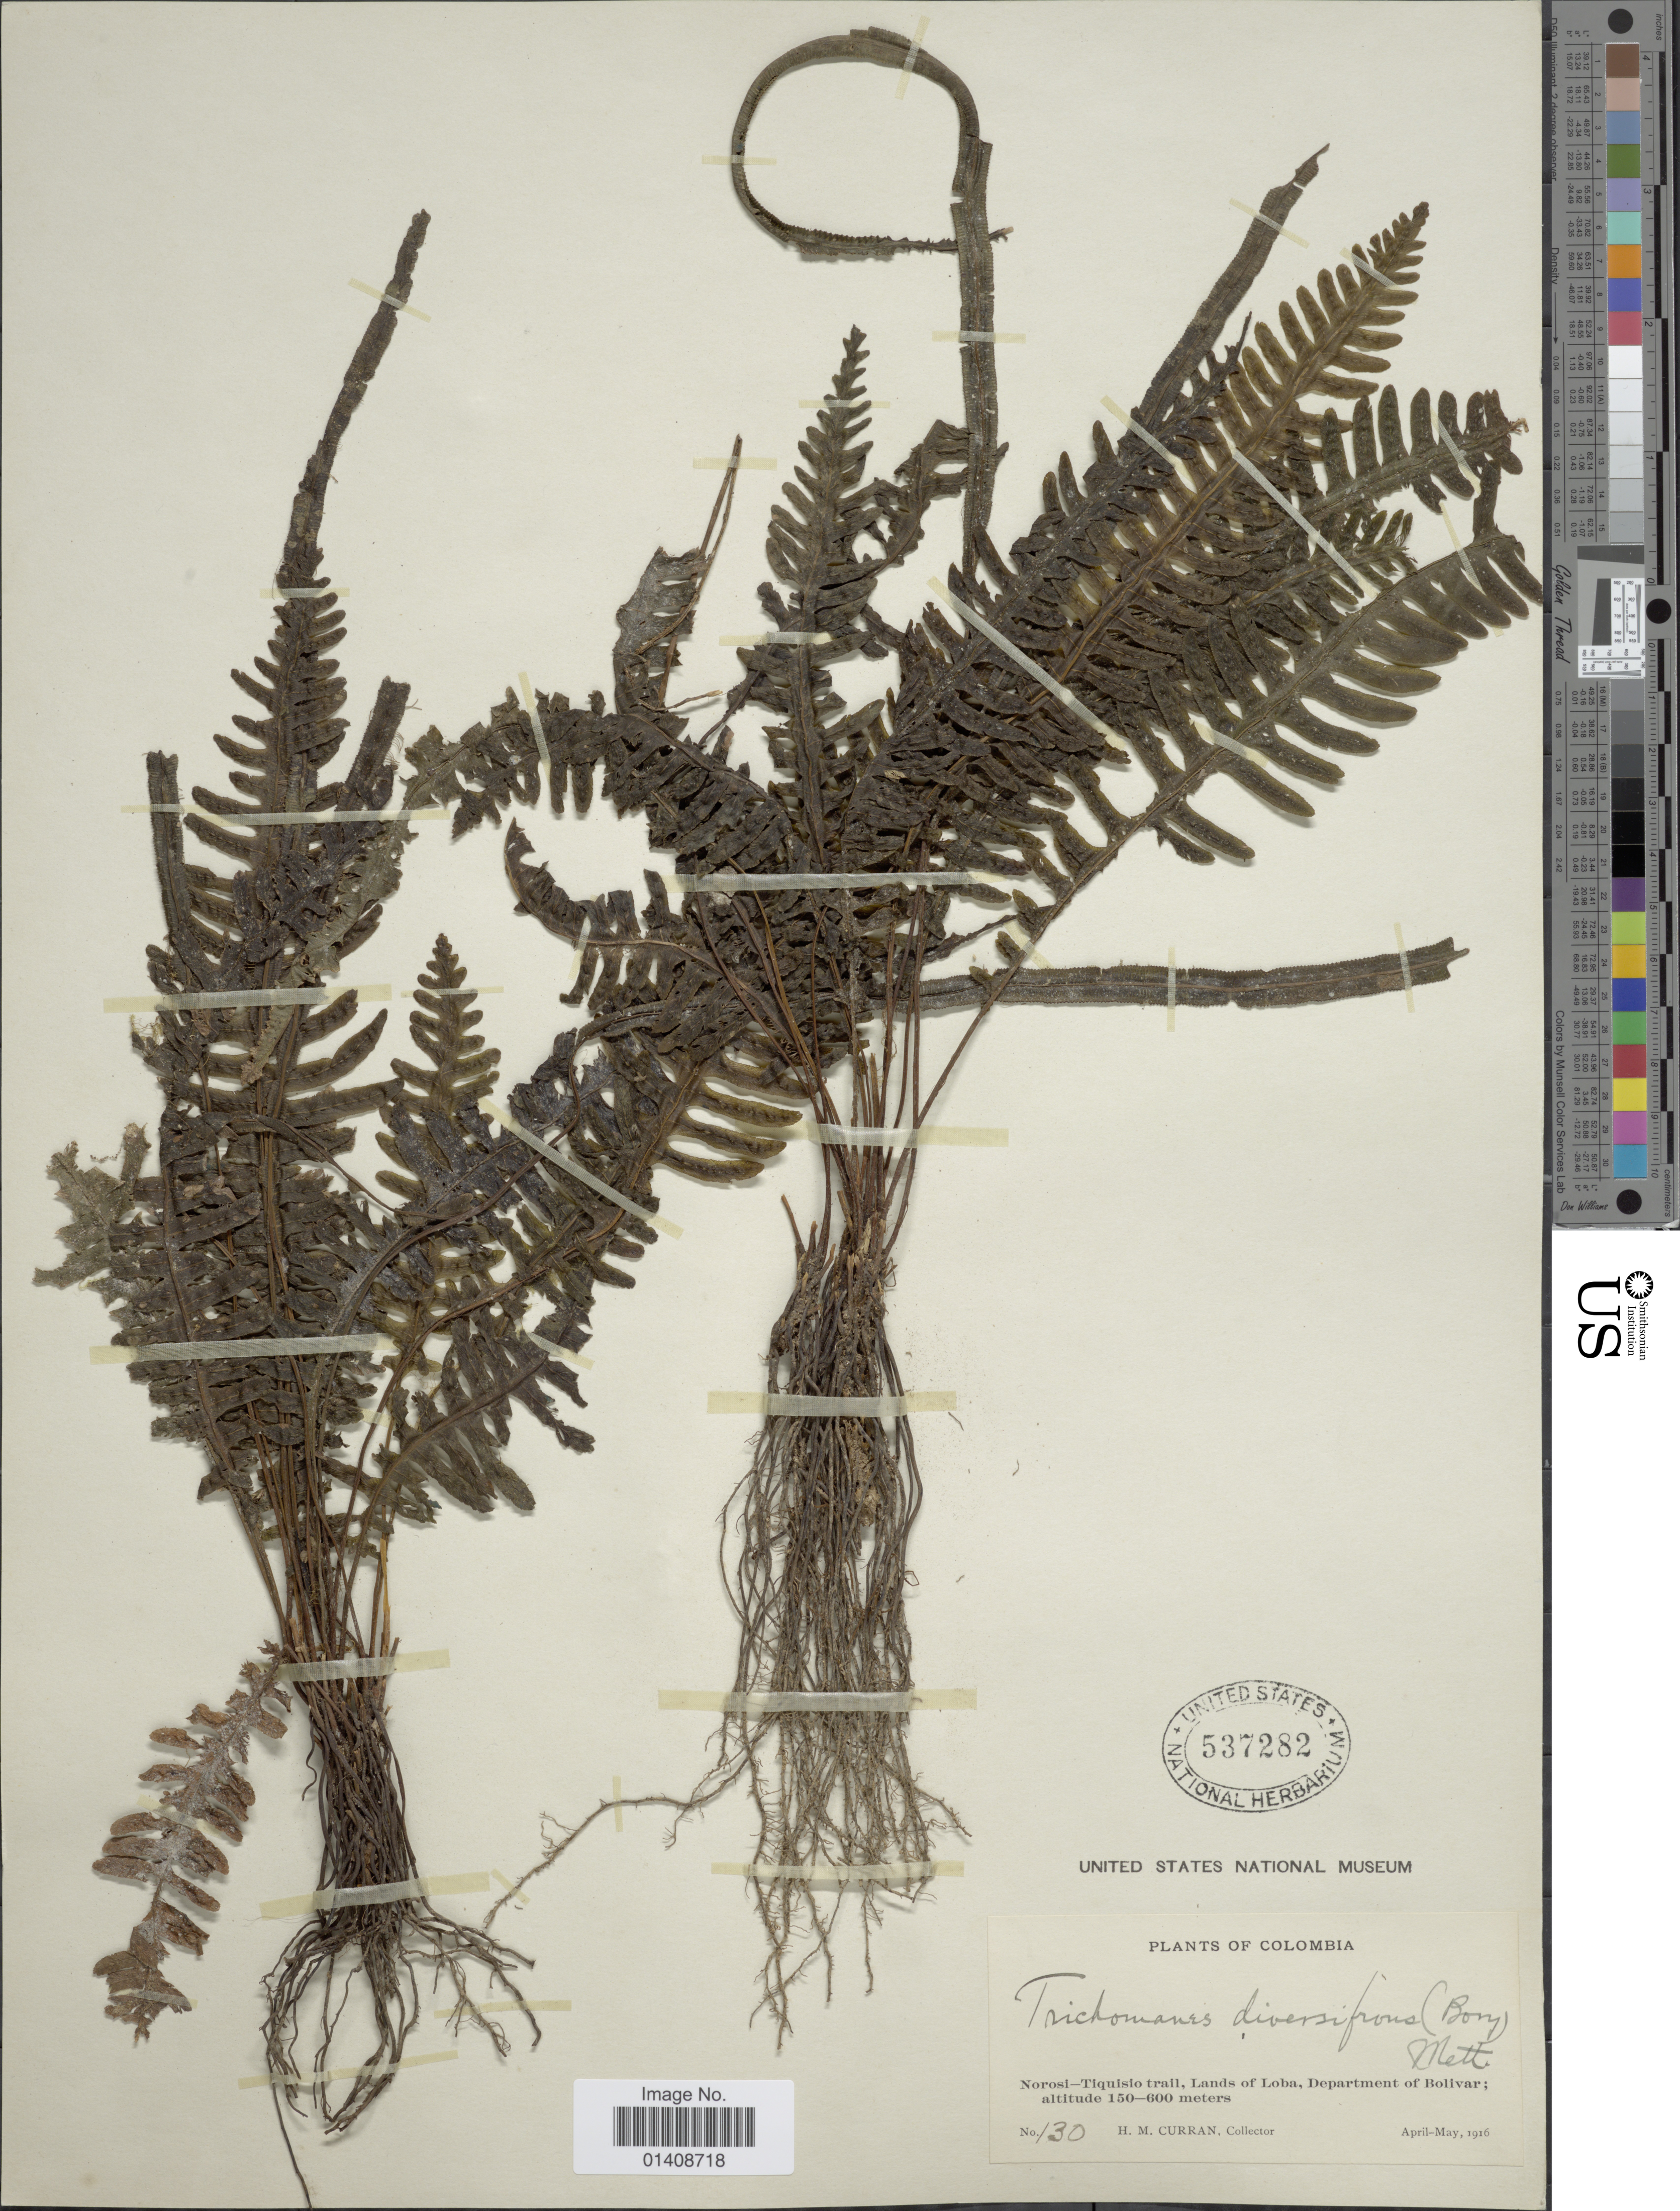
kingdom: Plantae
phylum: Tracheophyta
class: Polypodiopsida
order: Hymenophyllales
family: Hymenophyllaceae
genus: Trichomanes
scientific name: Trichomanes diversifrons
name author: (Bory) Mett. ex Sadeb.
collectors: H. M. Curran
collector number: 130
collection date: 1916-04/1916-05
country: Colombia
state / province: Bolívar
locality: Norosi-Tiquisio trail, Lands of Loba, Department of Bolivar.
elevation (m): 150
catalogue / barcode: US 537282